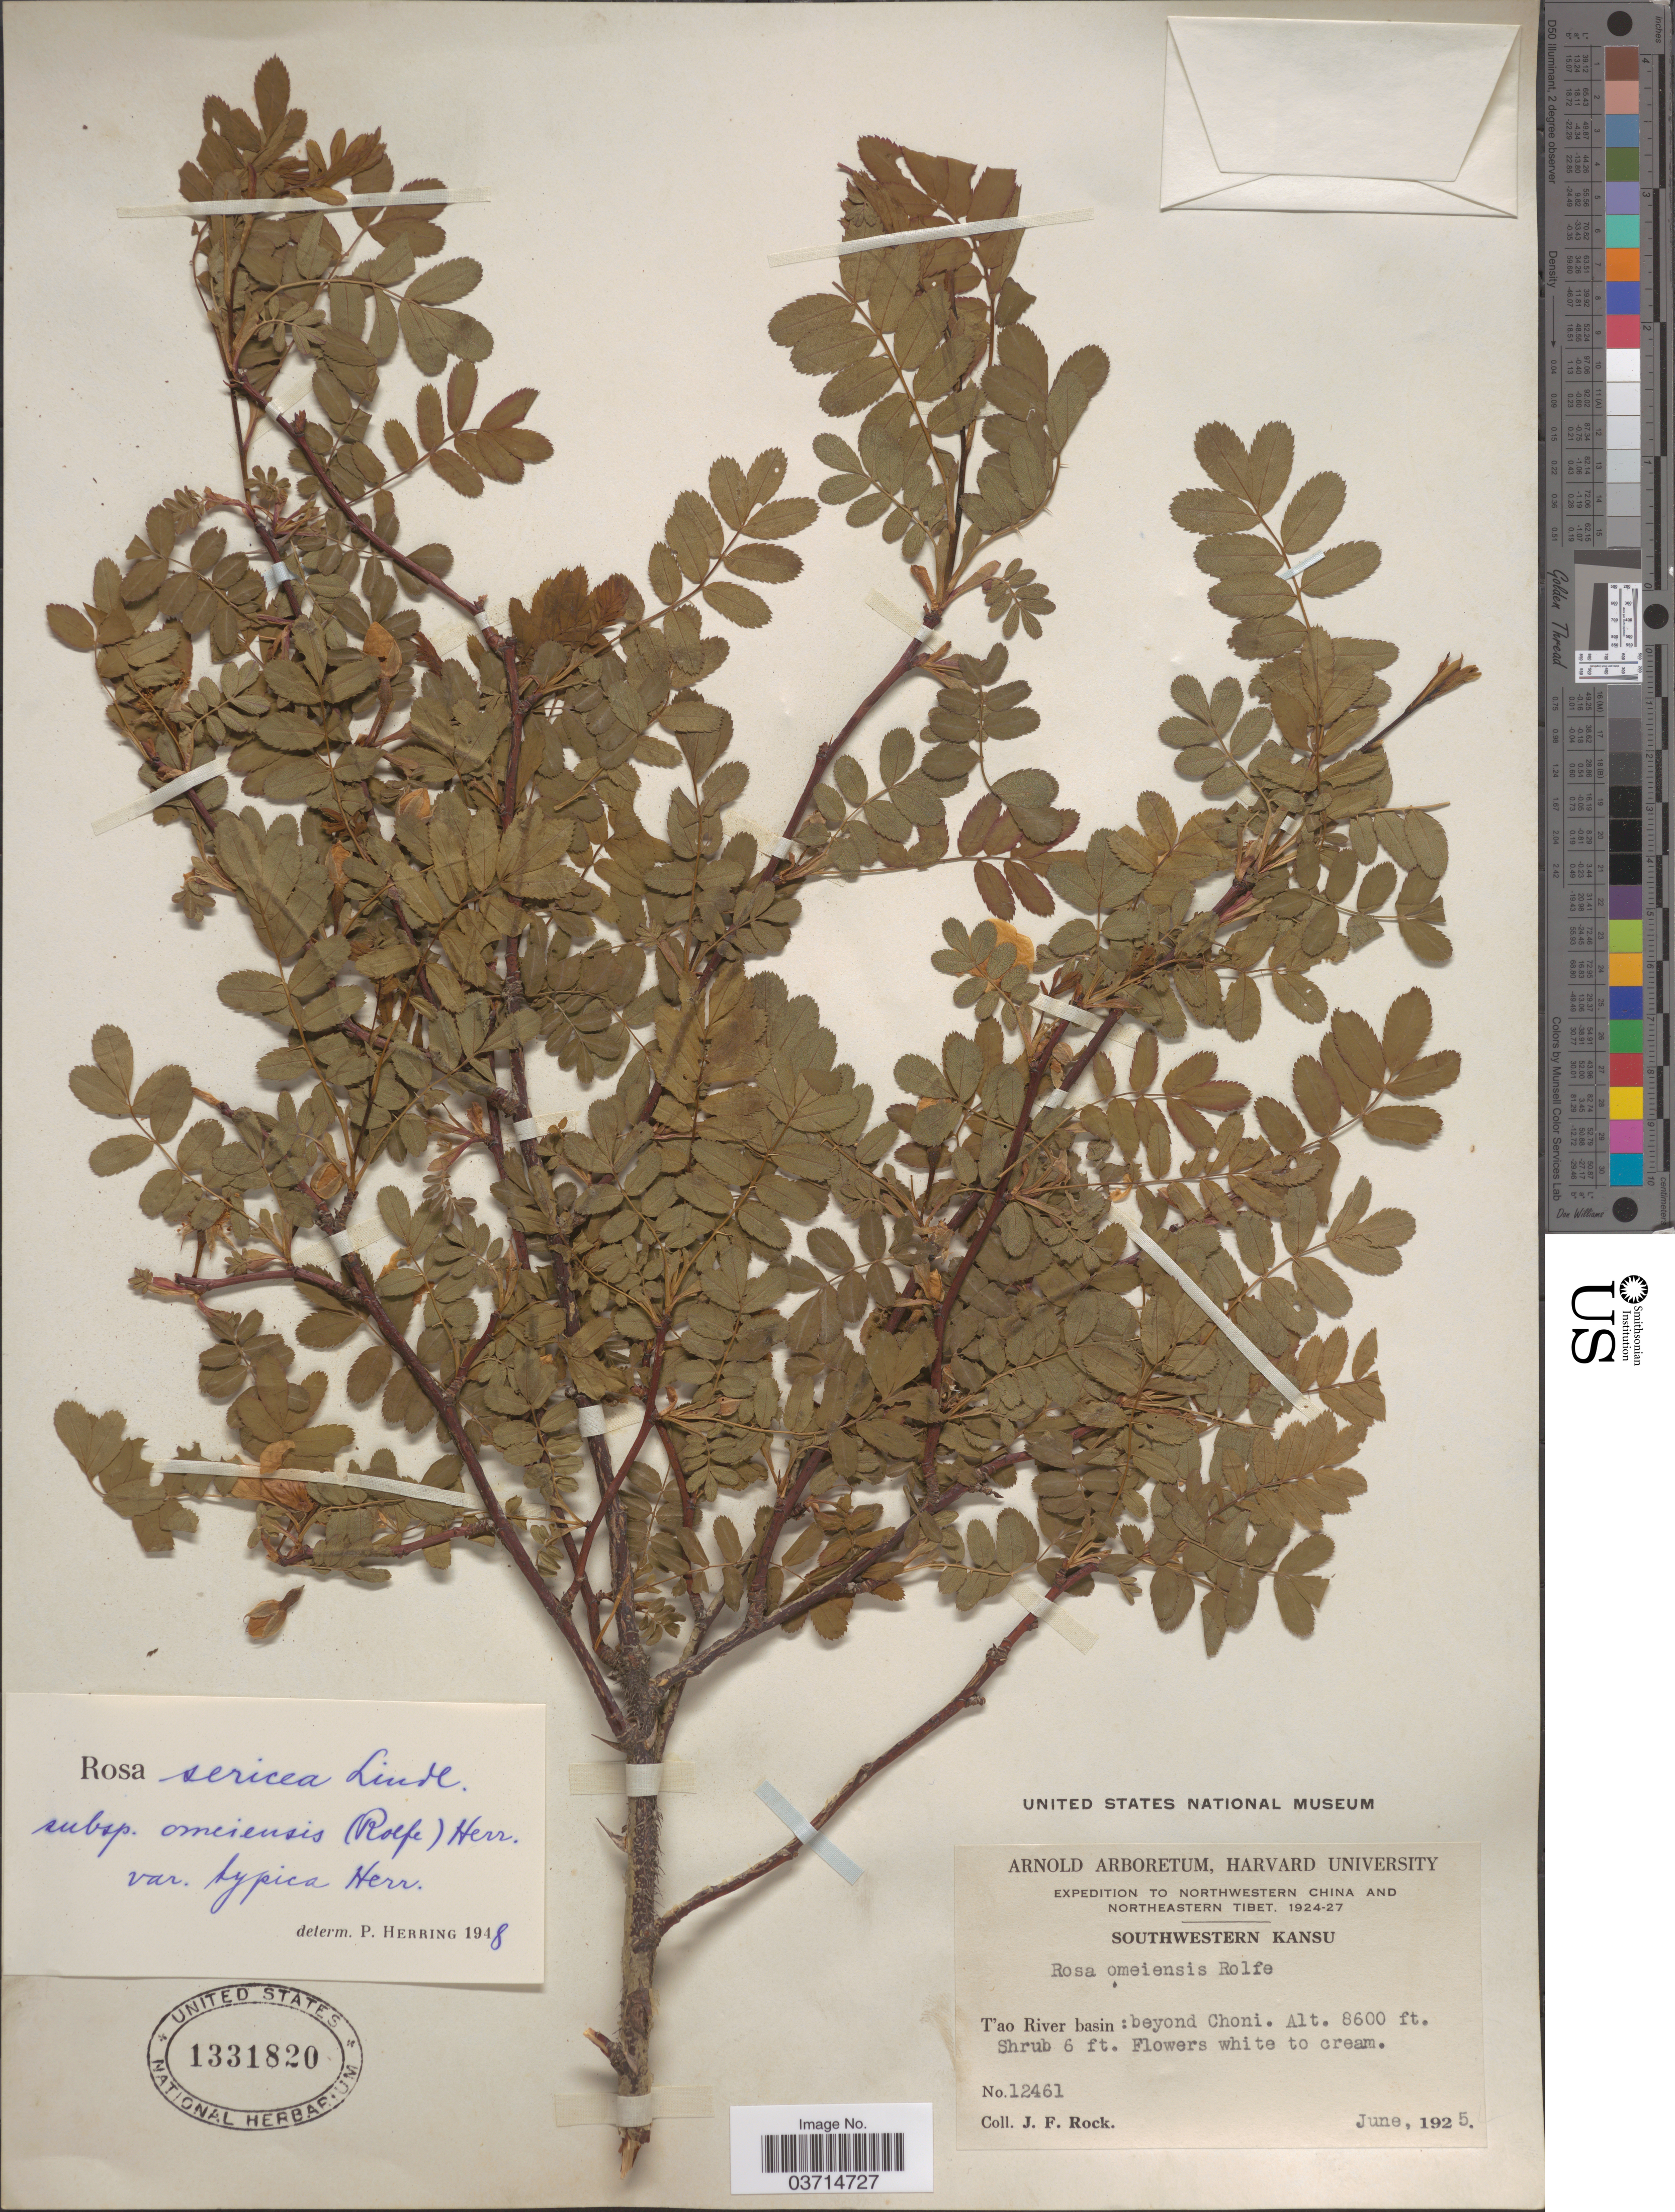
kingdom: Plantae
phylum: Tracheophyta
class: Magnoliopsida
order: Rosales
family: Rosaceae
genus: Rosa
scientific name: Rosa omeiensis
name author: Rolfe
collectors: J. Rock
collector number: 12461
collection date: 1925-06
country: China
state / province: Gansu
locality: Northwestern China. Southwestern Kansu. T'ao River basin: beyond Choni.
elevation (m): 2621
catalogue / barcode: US 1331820